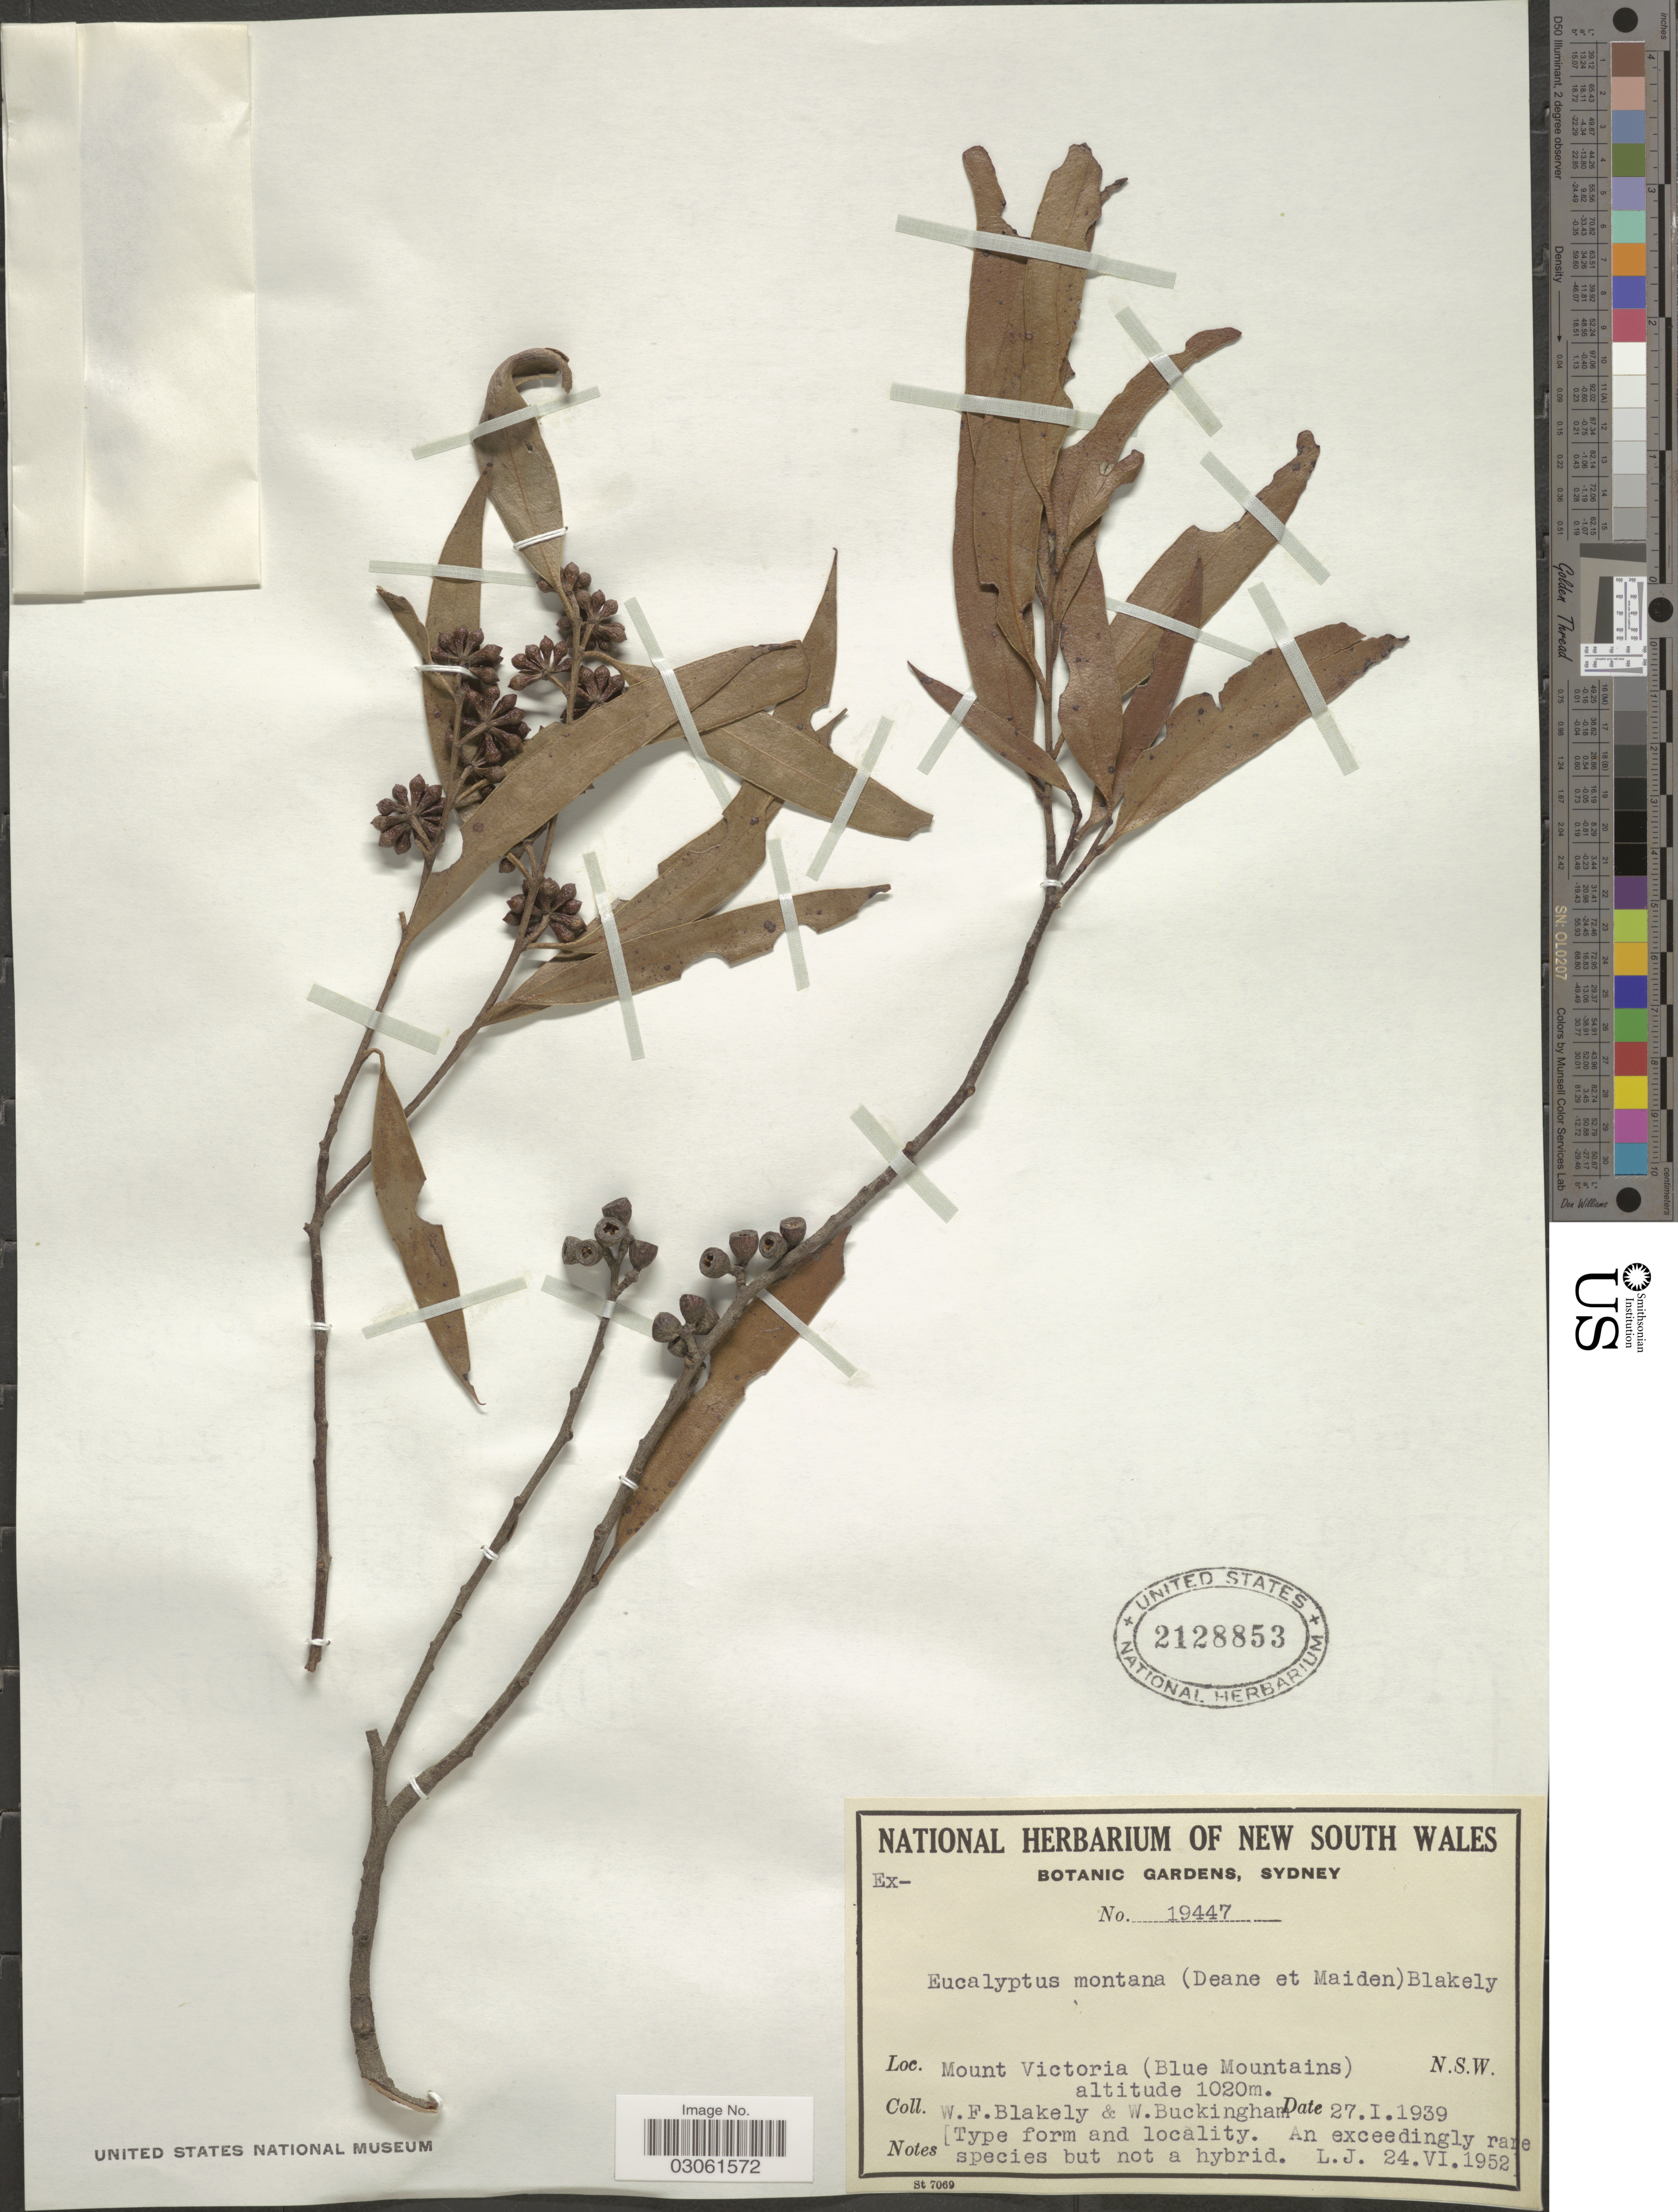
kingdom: Plantae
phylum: Tracheophyta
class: Magnoliopsida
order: Myrtales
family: Myrtaceae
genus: Eucalyptus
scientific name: Eucalyptus x montana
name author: (H. Deane & Maiden) Blakely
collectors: W. Blakely & W. Buckingham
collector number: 19447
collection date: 1939-01-27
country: Australia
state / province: New South Wales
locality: Mount Victoria (Blue Mountains). N. S. W.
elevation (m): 1020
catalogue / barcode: US 2128853